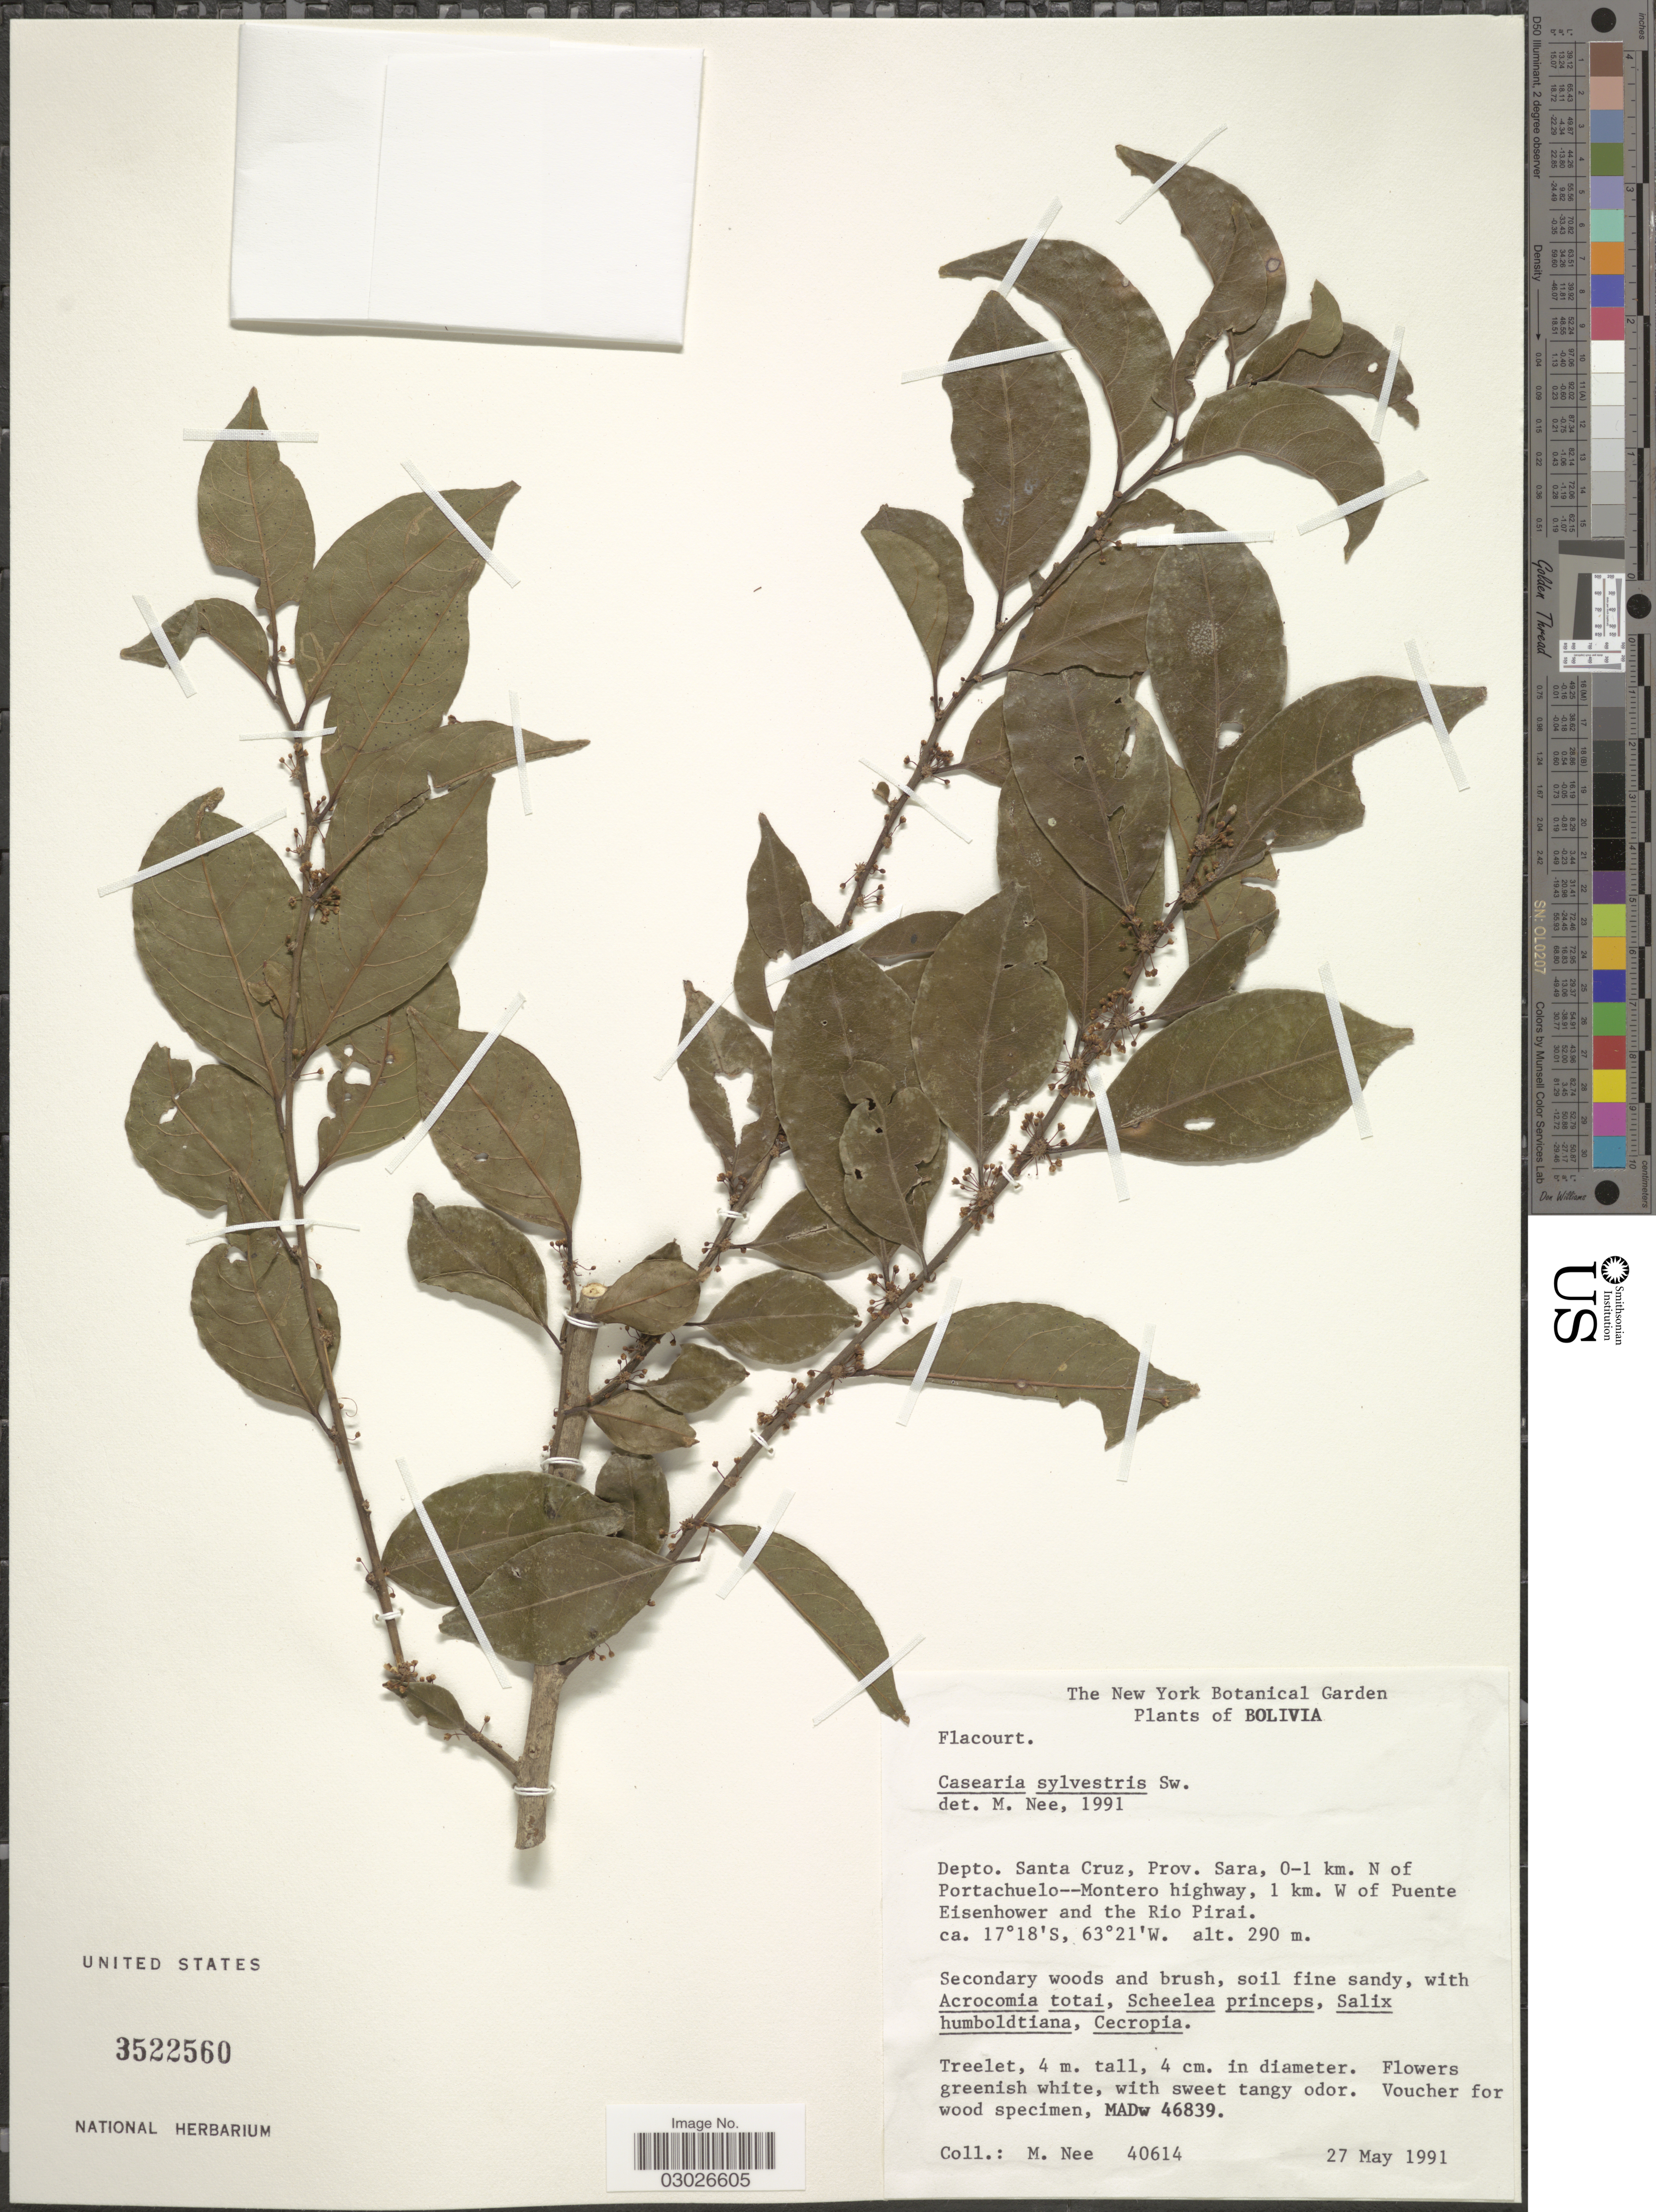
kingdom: Plantae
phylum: Tracheophyta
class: Magnoliopsida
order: Malpighiales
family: Salicaceae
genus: Casearia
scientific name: Casearia sylvestris var. sylvestris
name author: Sw.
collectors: M. Nee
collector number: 40614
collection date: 1991-05-27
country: Bolivia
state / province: Santa Cruz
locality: Depto. Santa Cruz, Prov. Sara, 0-1 km. N of Portachuelo--Montero highway, 1 km. W of Puente Eisenhower and the Rio Pirai.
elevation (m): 290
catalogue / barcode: US 3522560